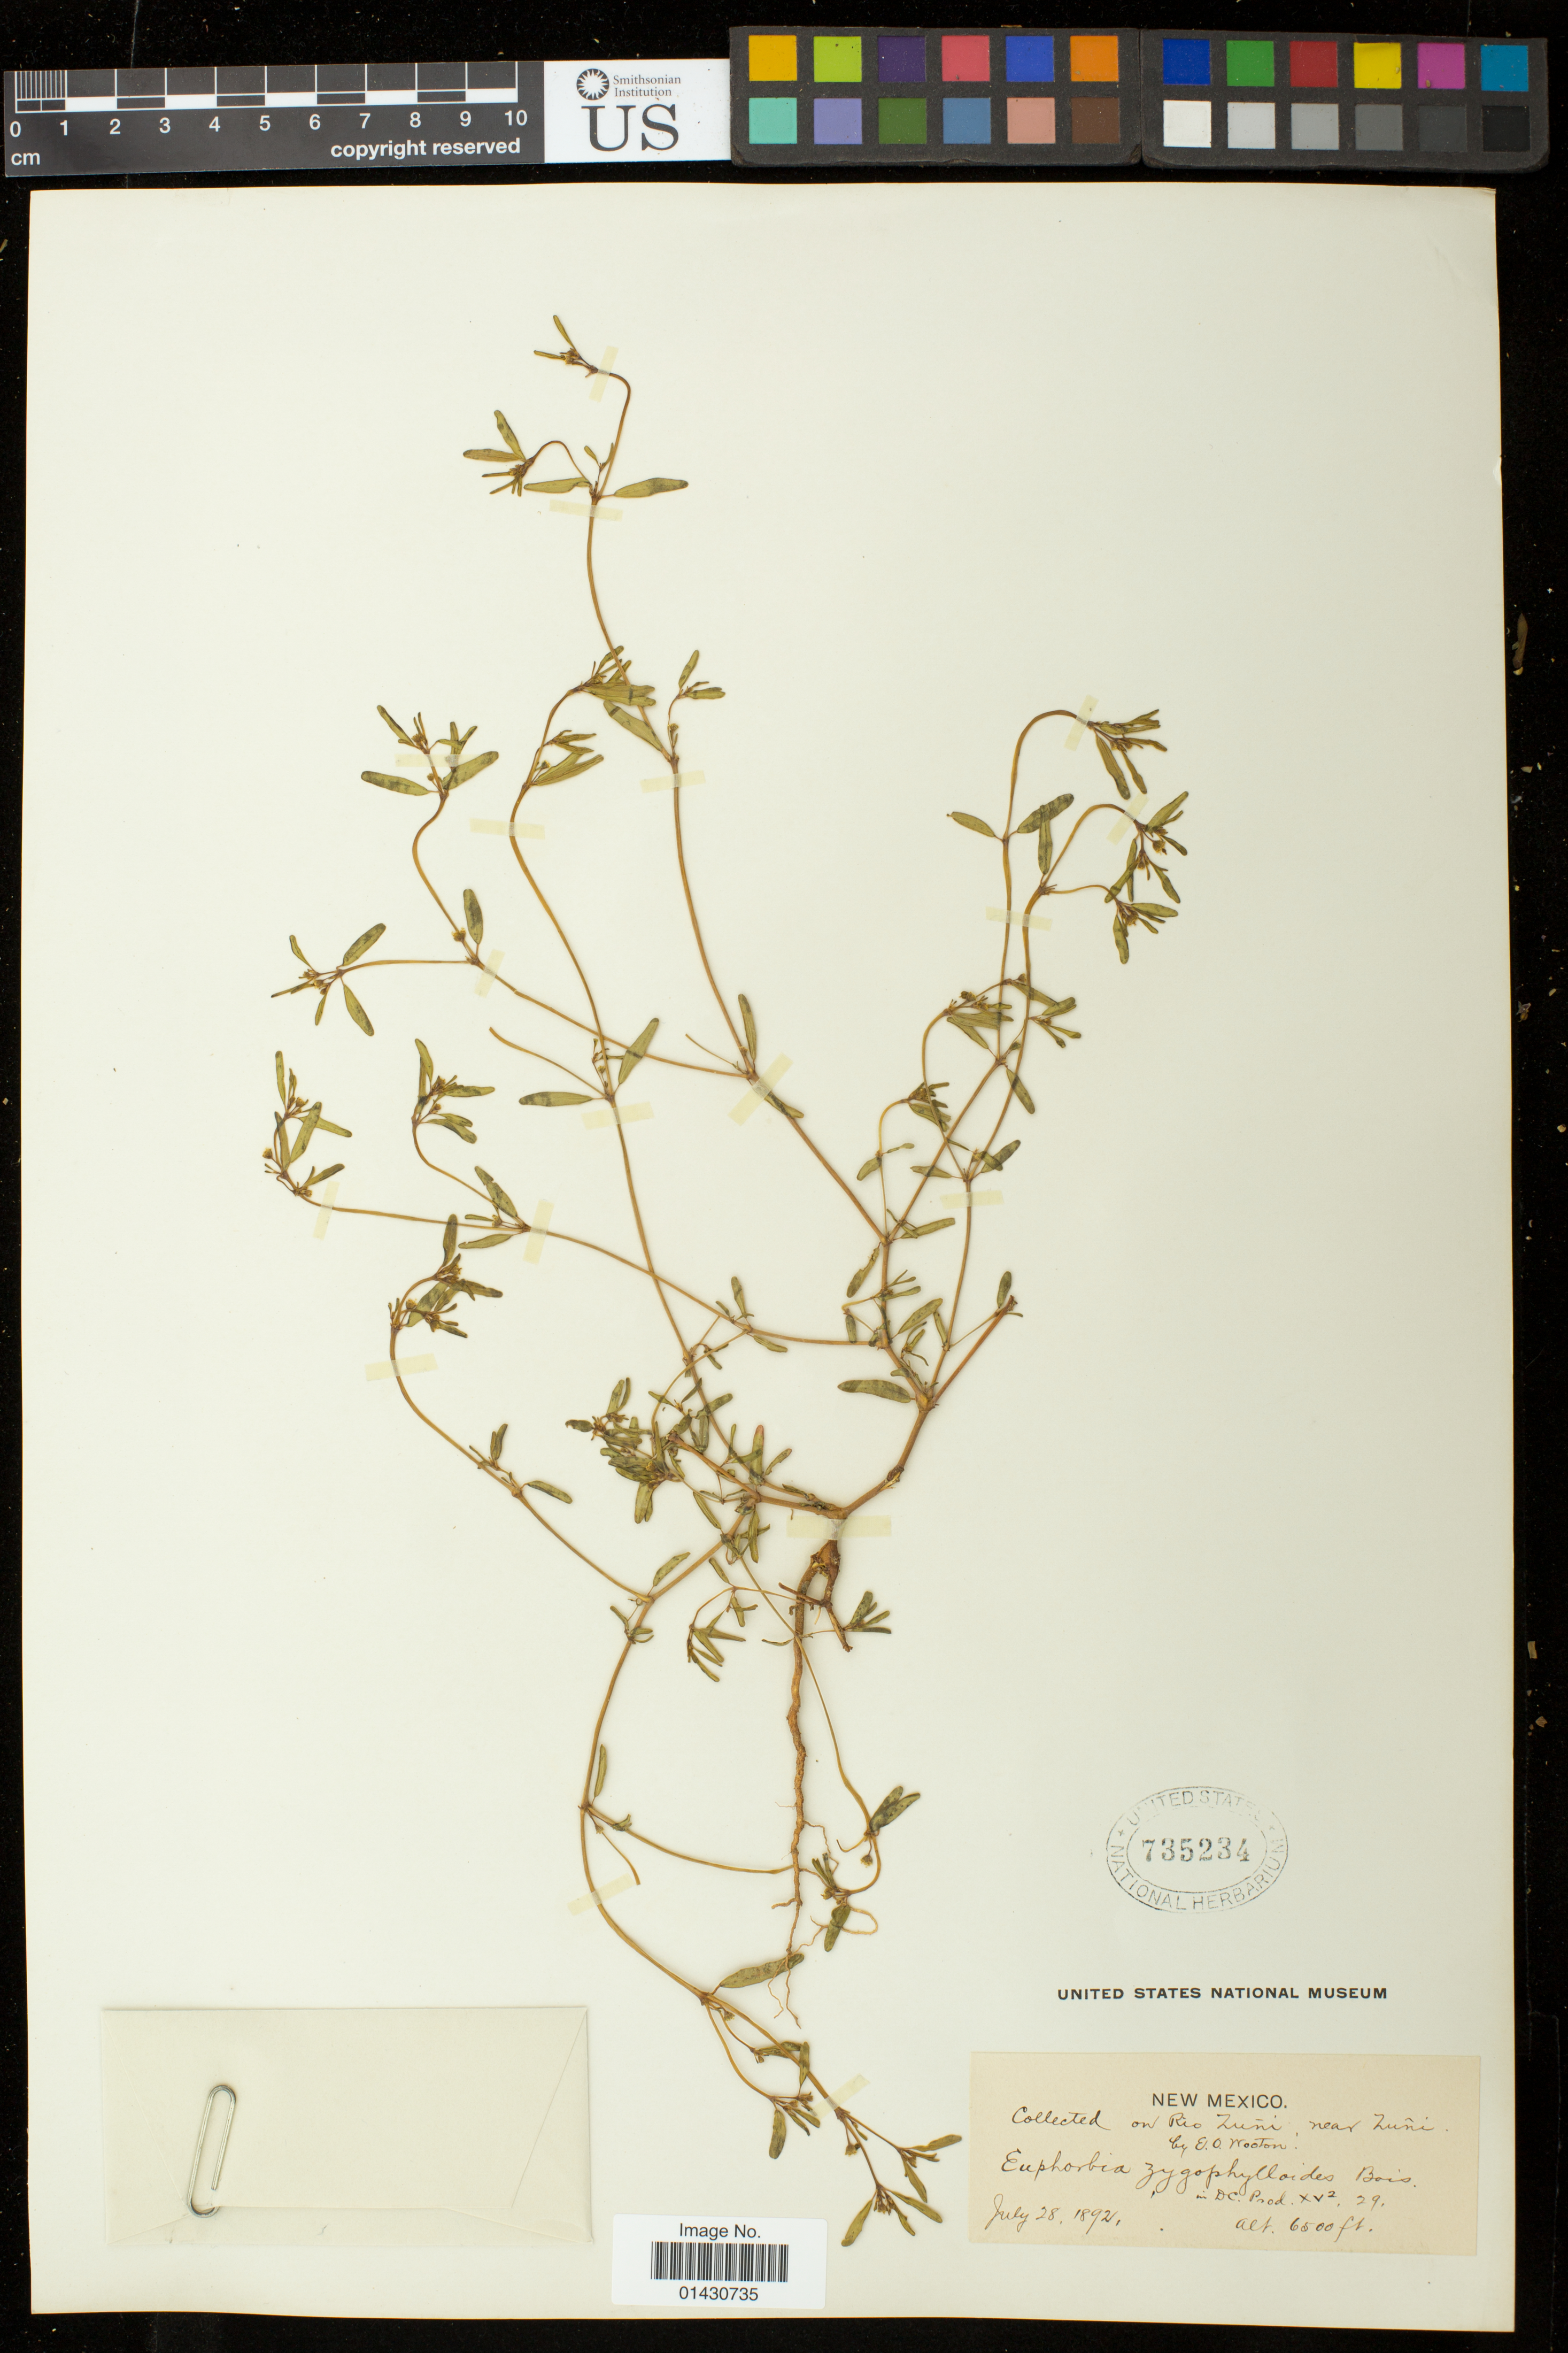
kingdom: Plantae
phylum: Tracheophyta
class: Magnoliopsida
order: Malpighiales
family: Euphorbiaceae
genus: Euphorbia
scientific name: Euphorbia missurica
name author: Raf.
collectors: E. O. Wooton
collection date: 1892-07-28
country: United States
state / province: New Mexico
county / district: McKinley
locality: Rio Zuni, near Zuni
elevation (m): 1981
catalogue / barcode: US 735234